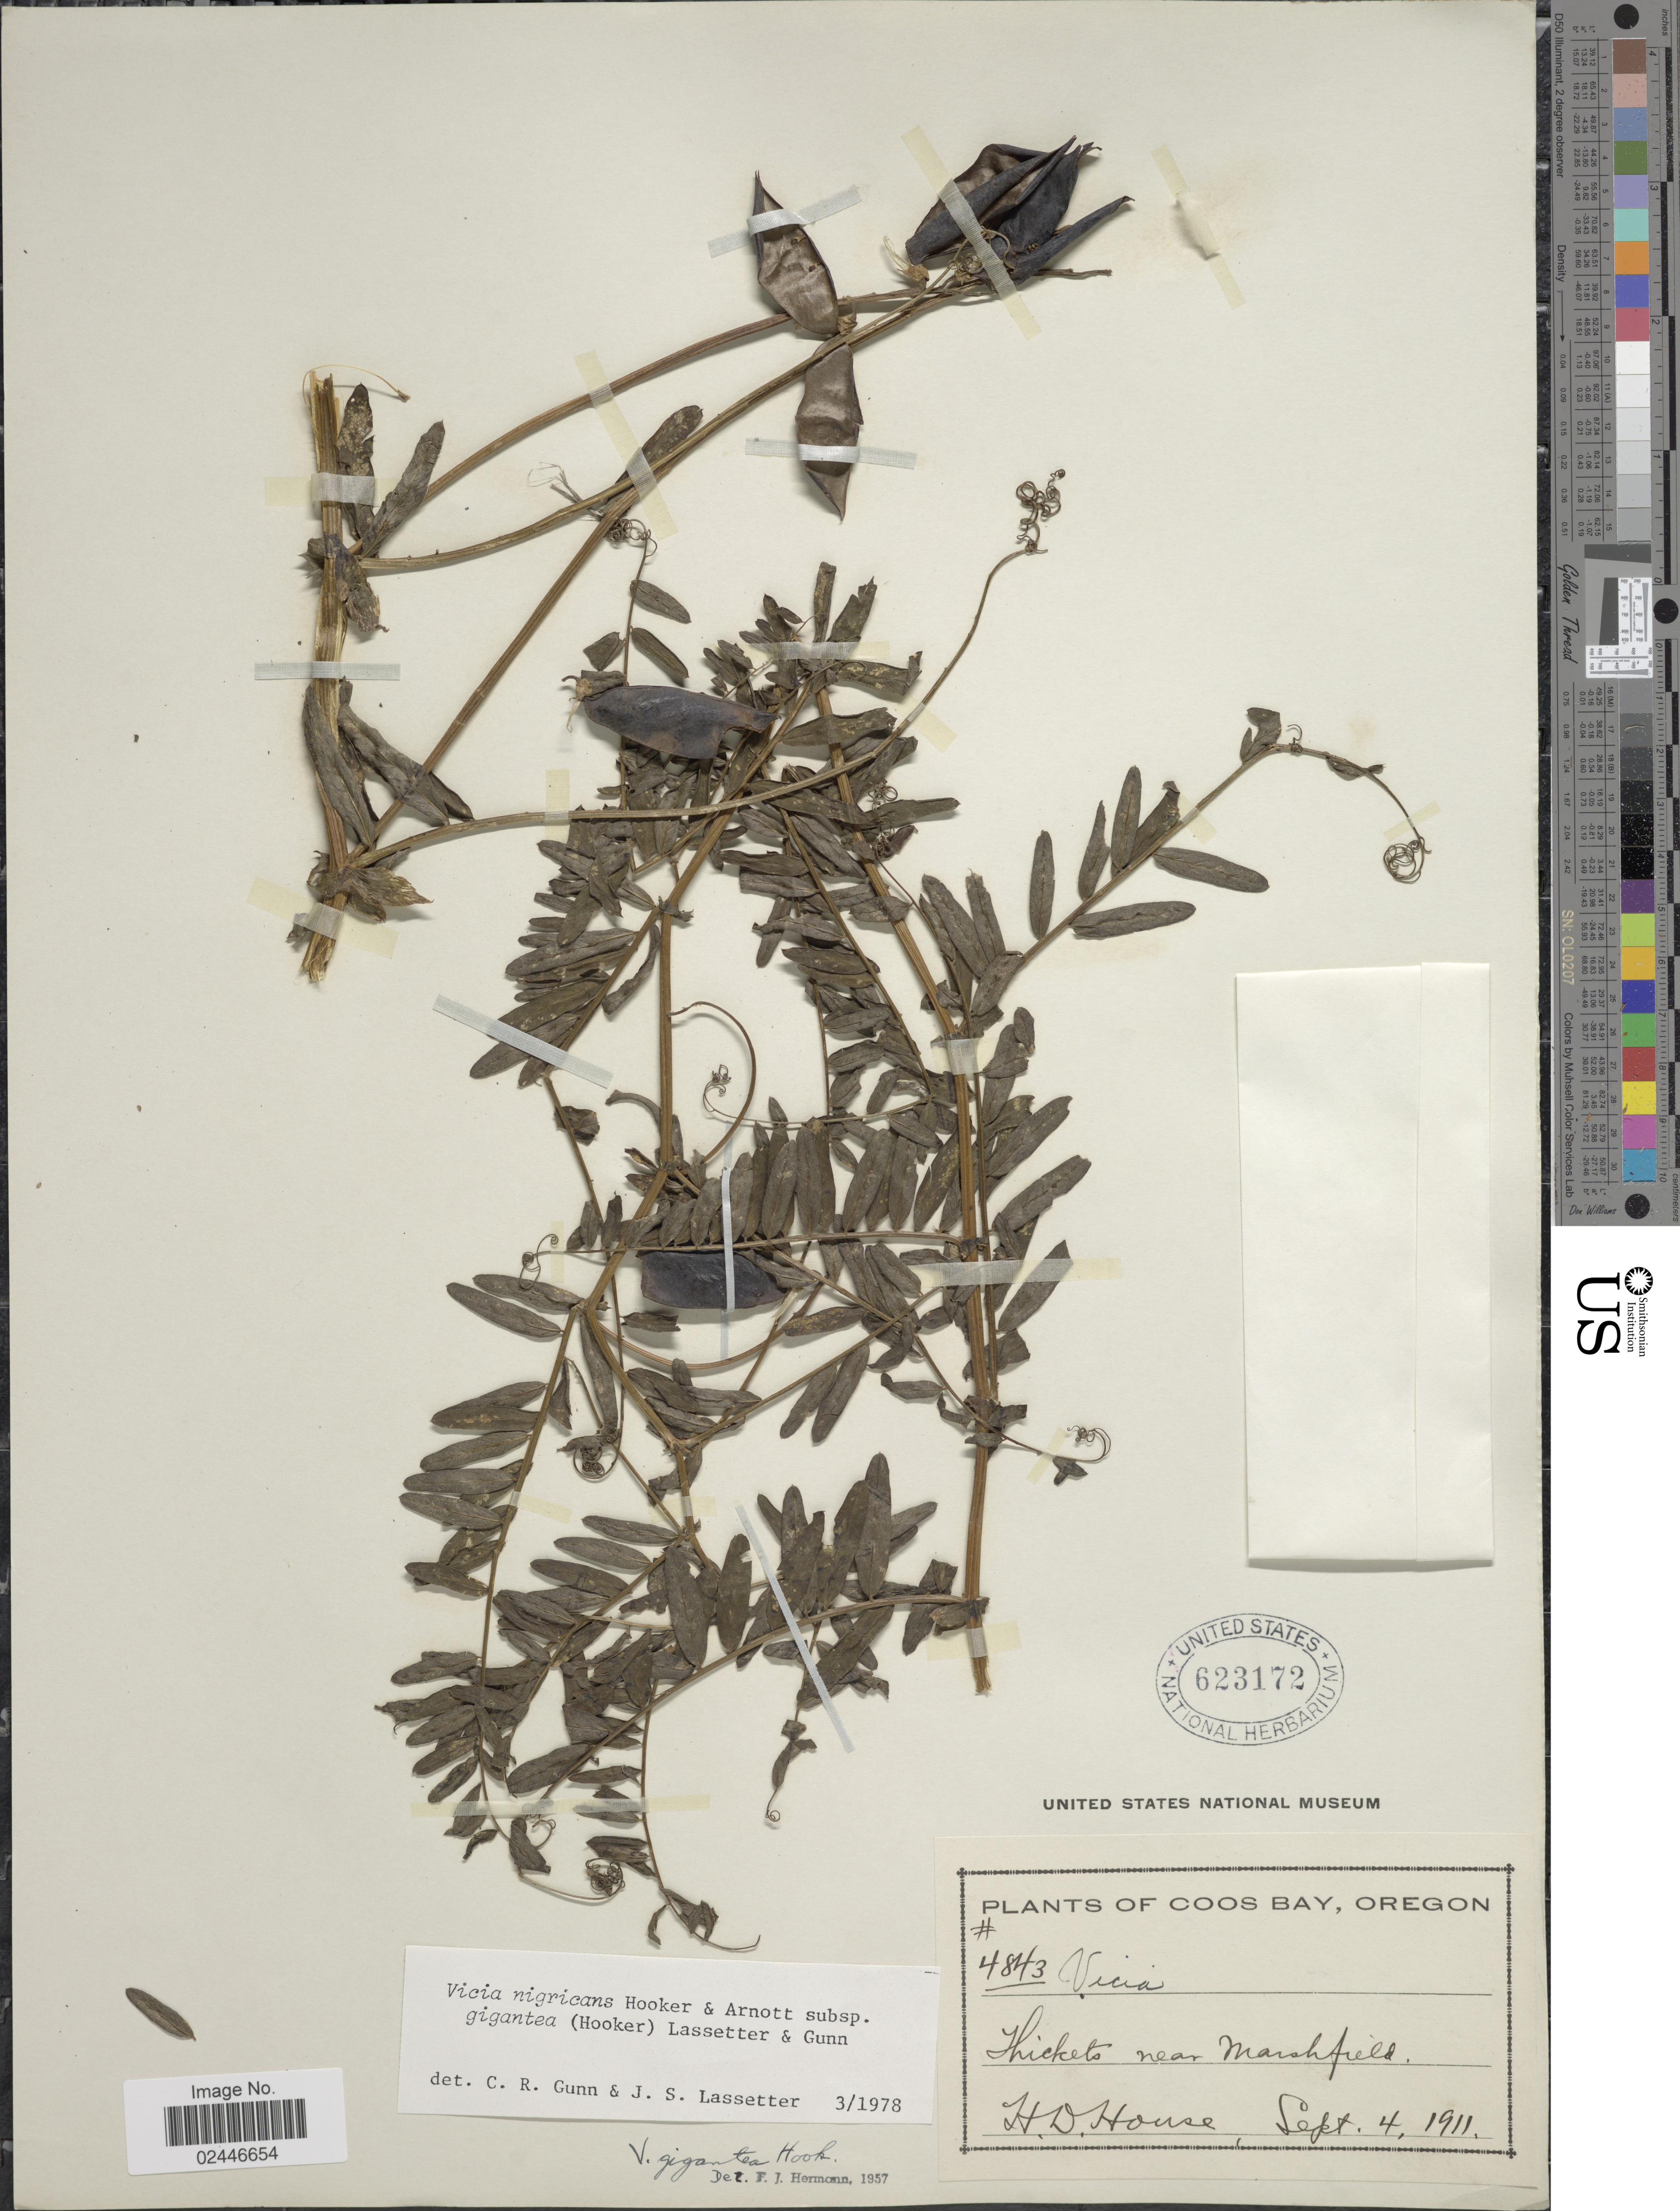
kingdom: Plantae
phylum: Tracheophyta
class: Magnoliopsida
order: Fabales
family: Fabaceae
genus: Vicia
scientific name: Vicia nigricans subsp. gigantea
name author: Hook. & Arn.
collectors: H. D. House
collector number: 4843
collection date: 1911-09-04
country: United States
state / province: Oregon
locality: Coos Bay, near Marshfield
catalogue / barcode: US 623172